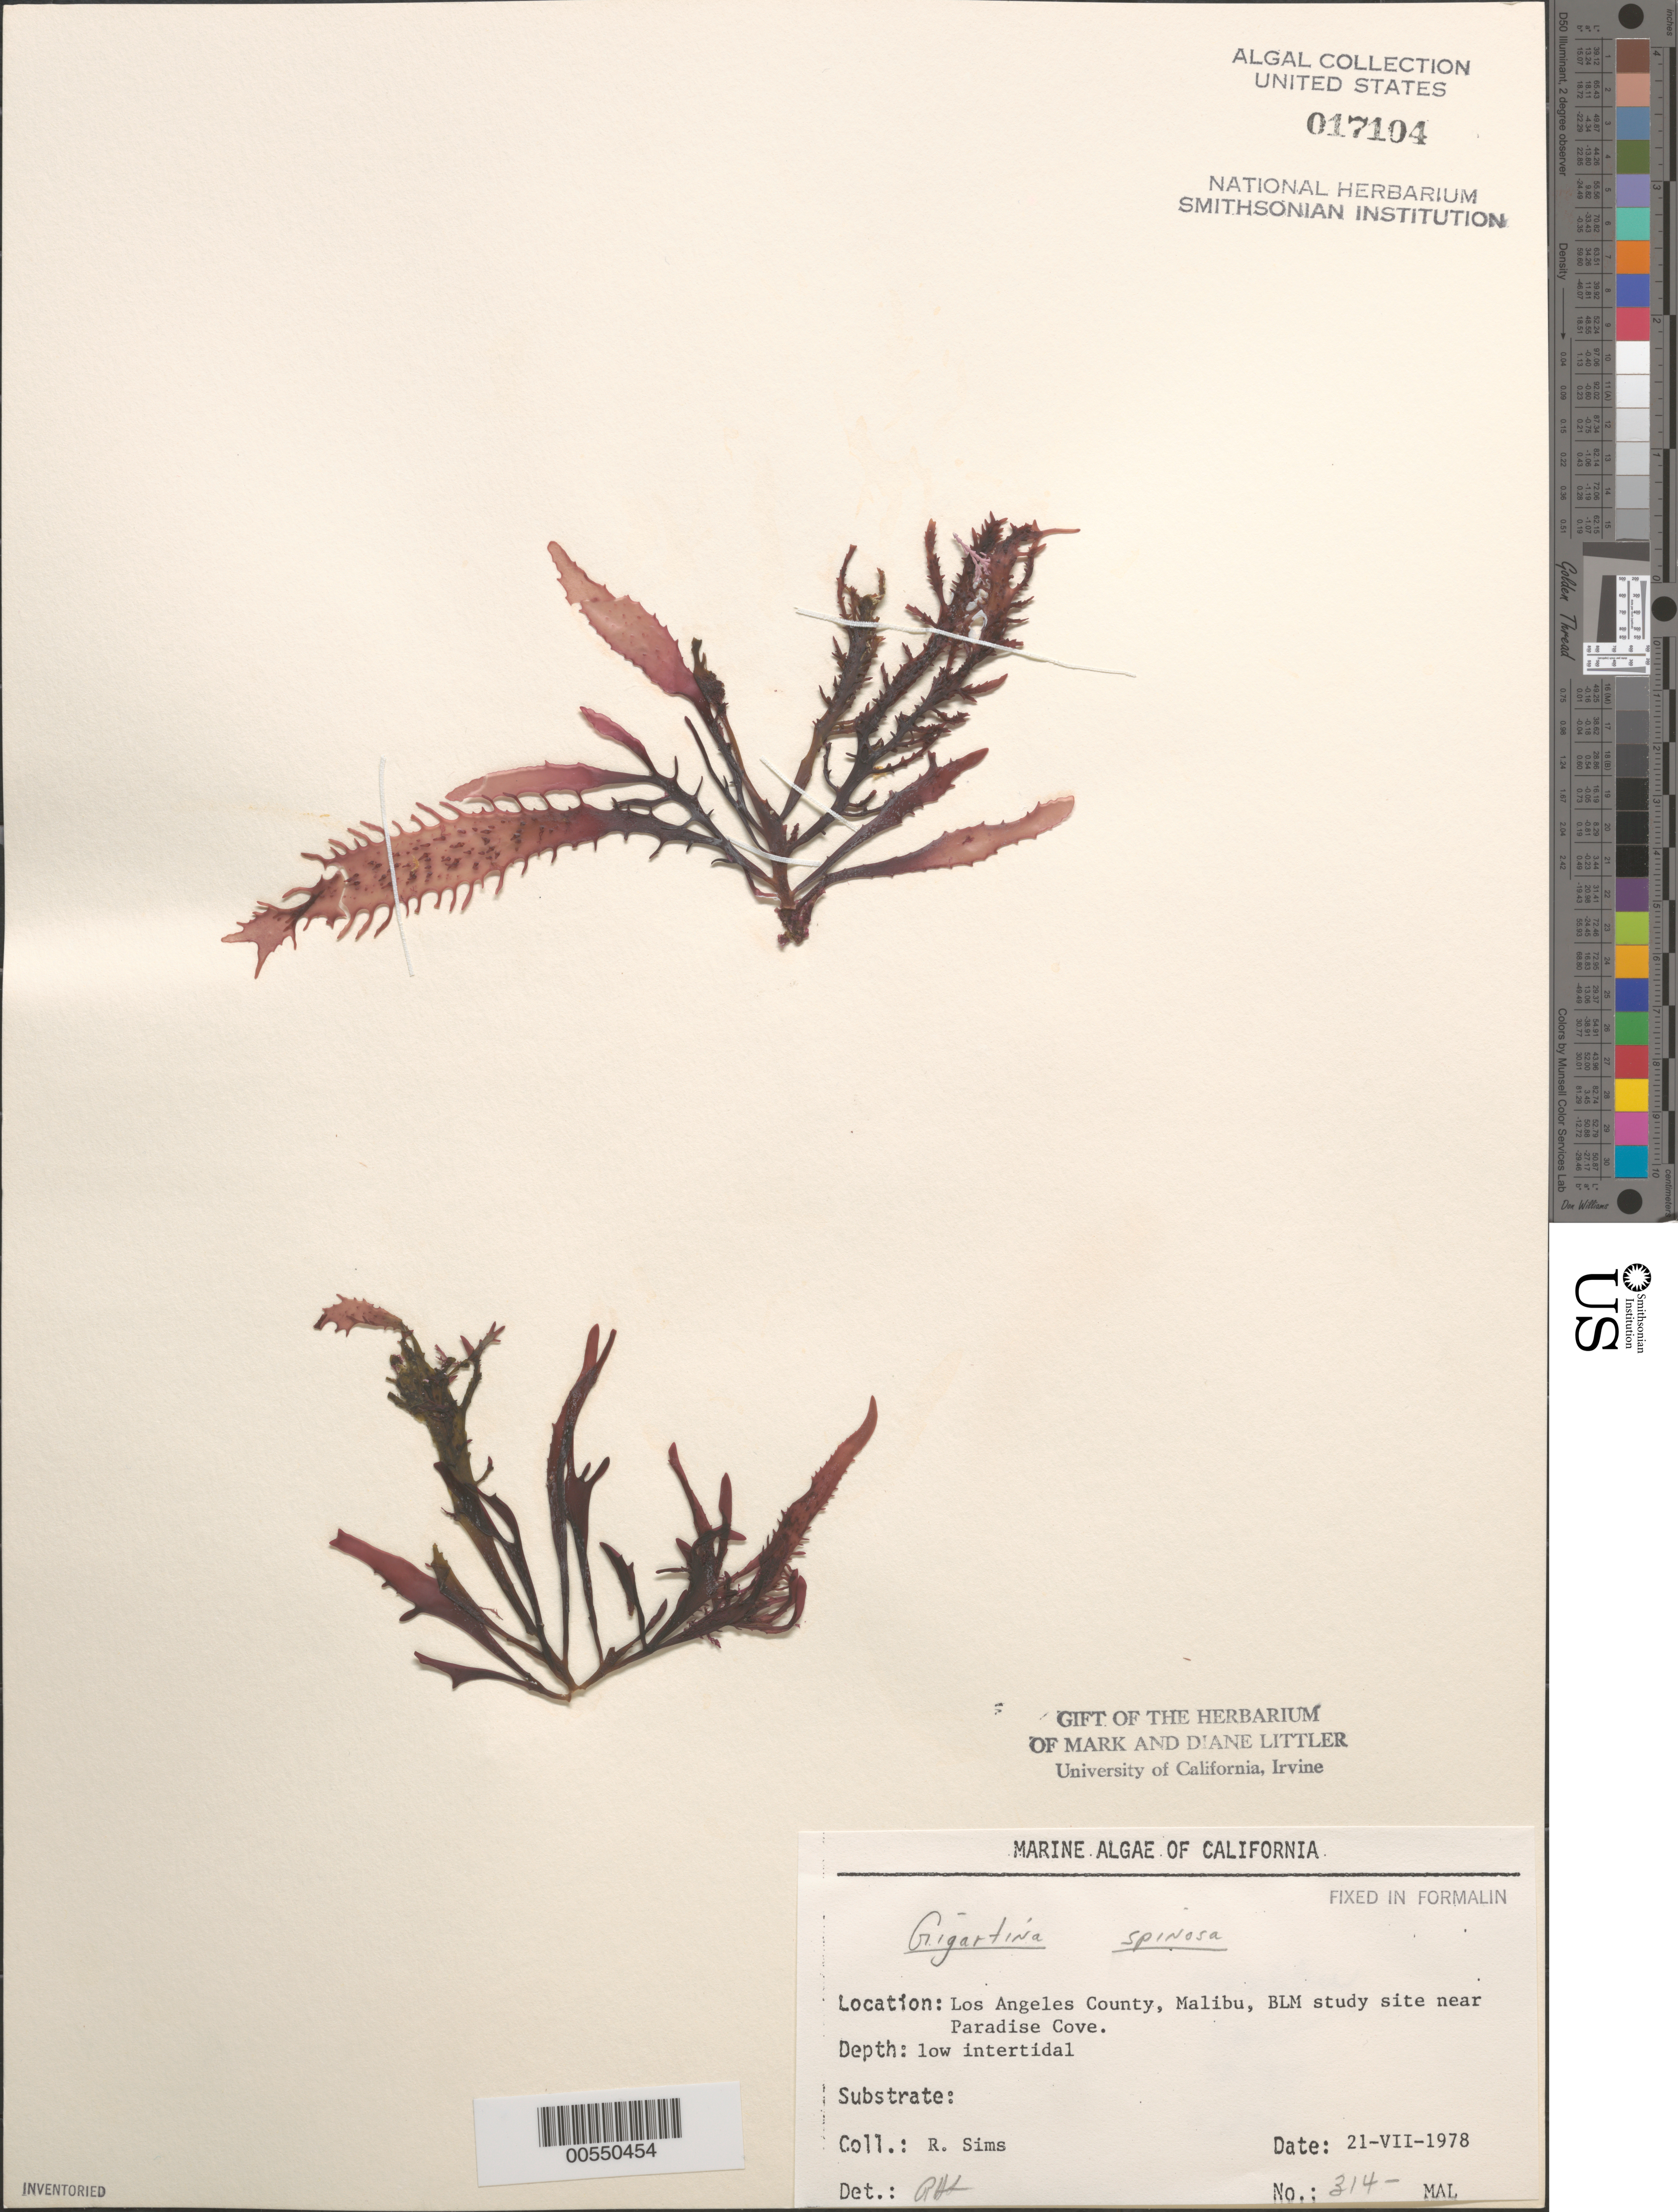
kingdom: Plantae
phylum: Rhodophyta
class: Florideophyceae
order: Gigartinales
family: Gigartinaceae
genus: Chondracanthus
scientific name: Chondracanthus spinosus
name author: (Kütz.) Guiry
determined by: Algae name updating Project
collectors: R. H. Sims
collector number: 314-MAL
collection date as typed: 21 Jul 1978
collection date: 1978-07-21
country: United States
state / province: California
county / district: Los Angeles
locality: Malibu, near Paradise Cove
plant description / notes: BLM-SOCALBIGHT Rocky Intertidal Survey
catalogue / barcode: US 17104